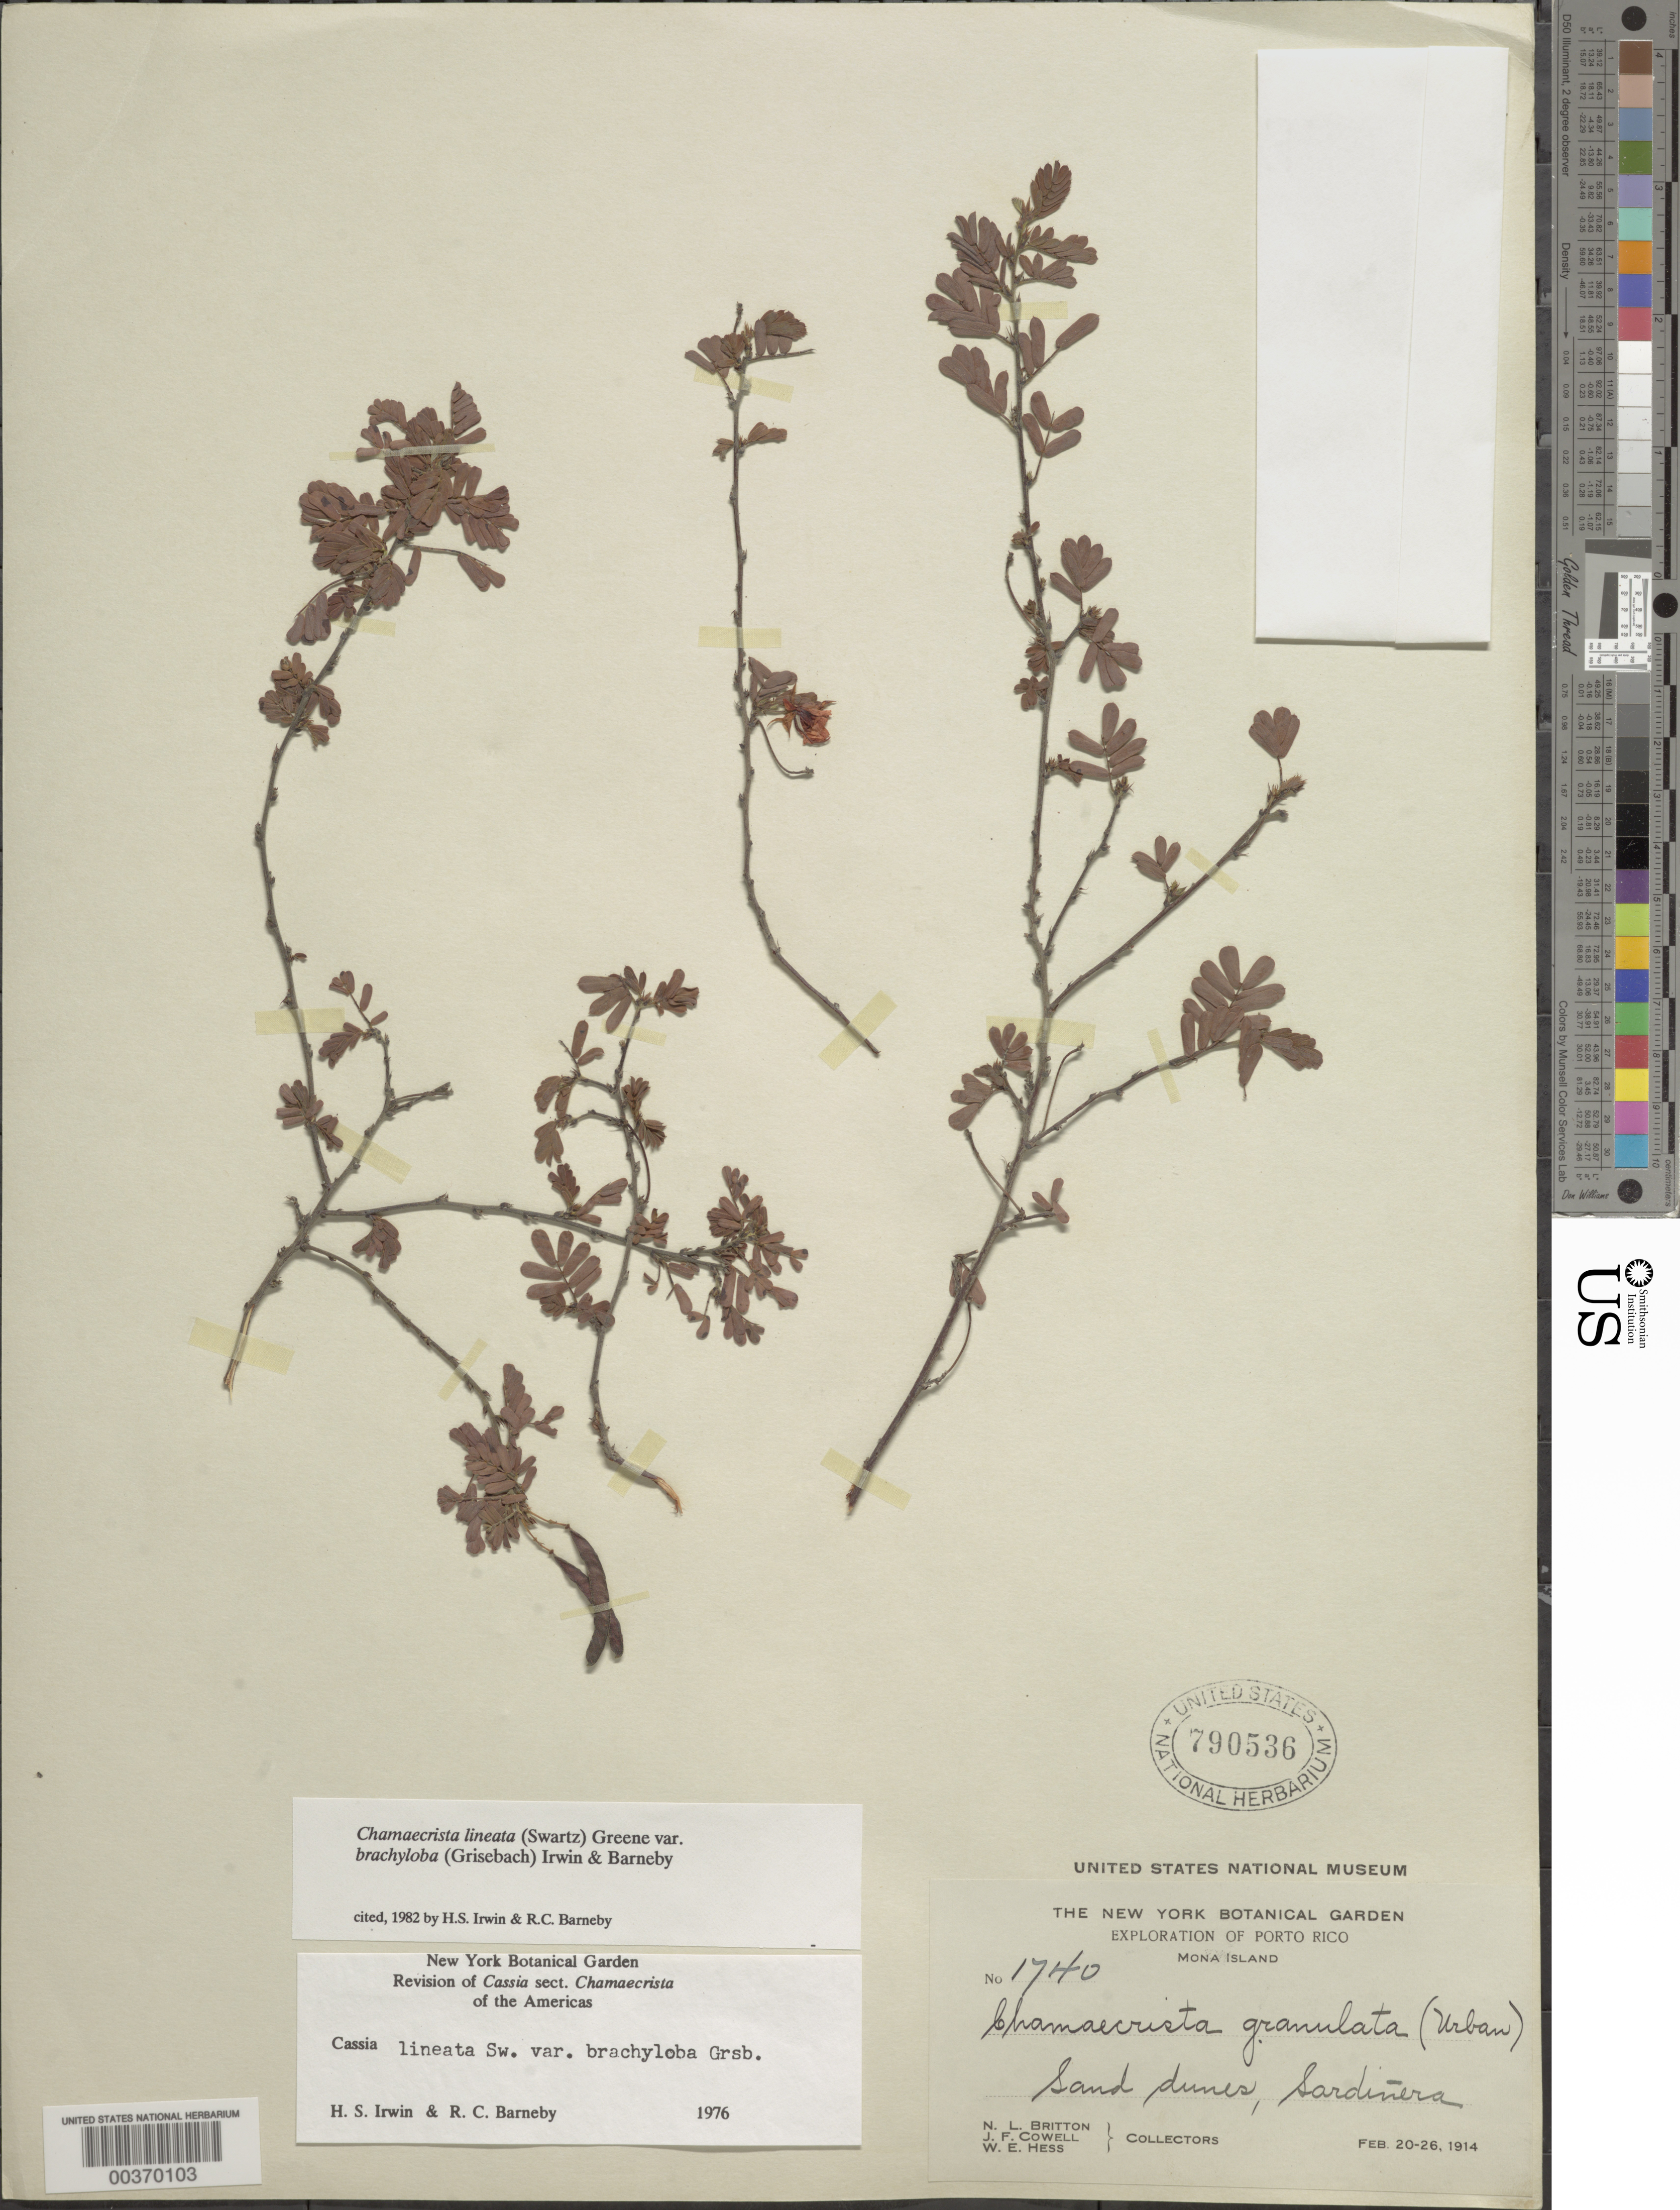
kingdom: Plantae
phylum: Tracheophyta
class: Magnoliopsida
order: Fabales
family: Fabaceae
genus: Chamaecrista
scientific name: Chamaecrista lineata var. brachyloba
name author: (Griseb.) H.S. Irwin & Barneby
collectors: N. Britton, J. F. Cowell & W. Hess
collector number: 1740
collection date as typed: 20 Feb 1914 to 26 Feb 1914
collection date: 1914-02-20/1914-02-26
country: Puerto Rico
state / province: Mayaguëz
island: Mona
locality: Mona island; sardinera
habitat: Sand dunes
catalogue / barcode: US 790536